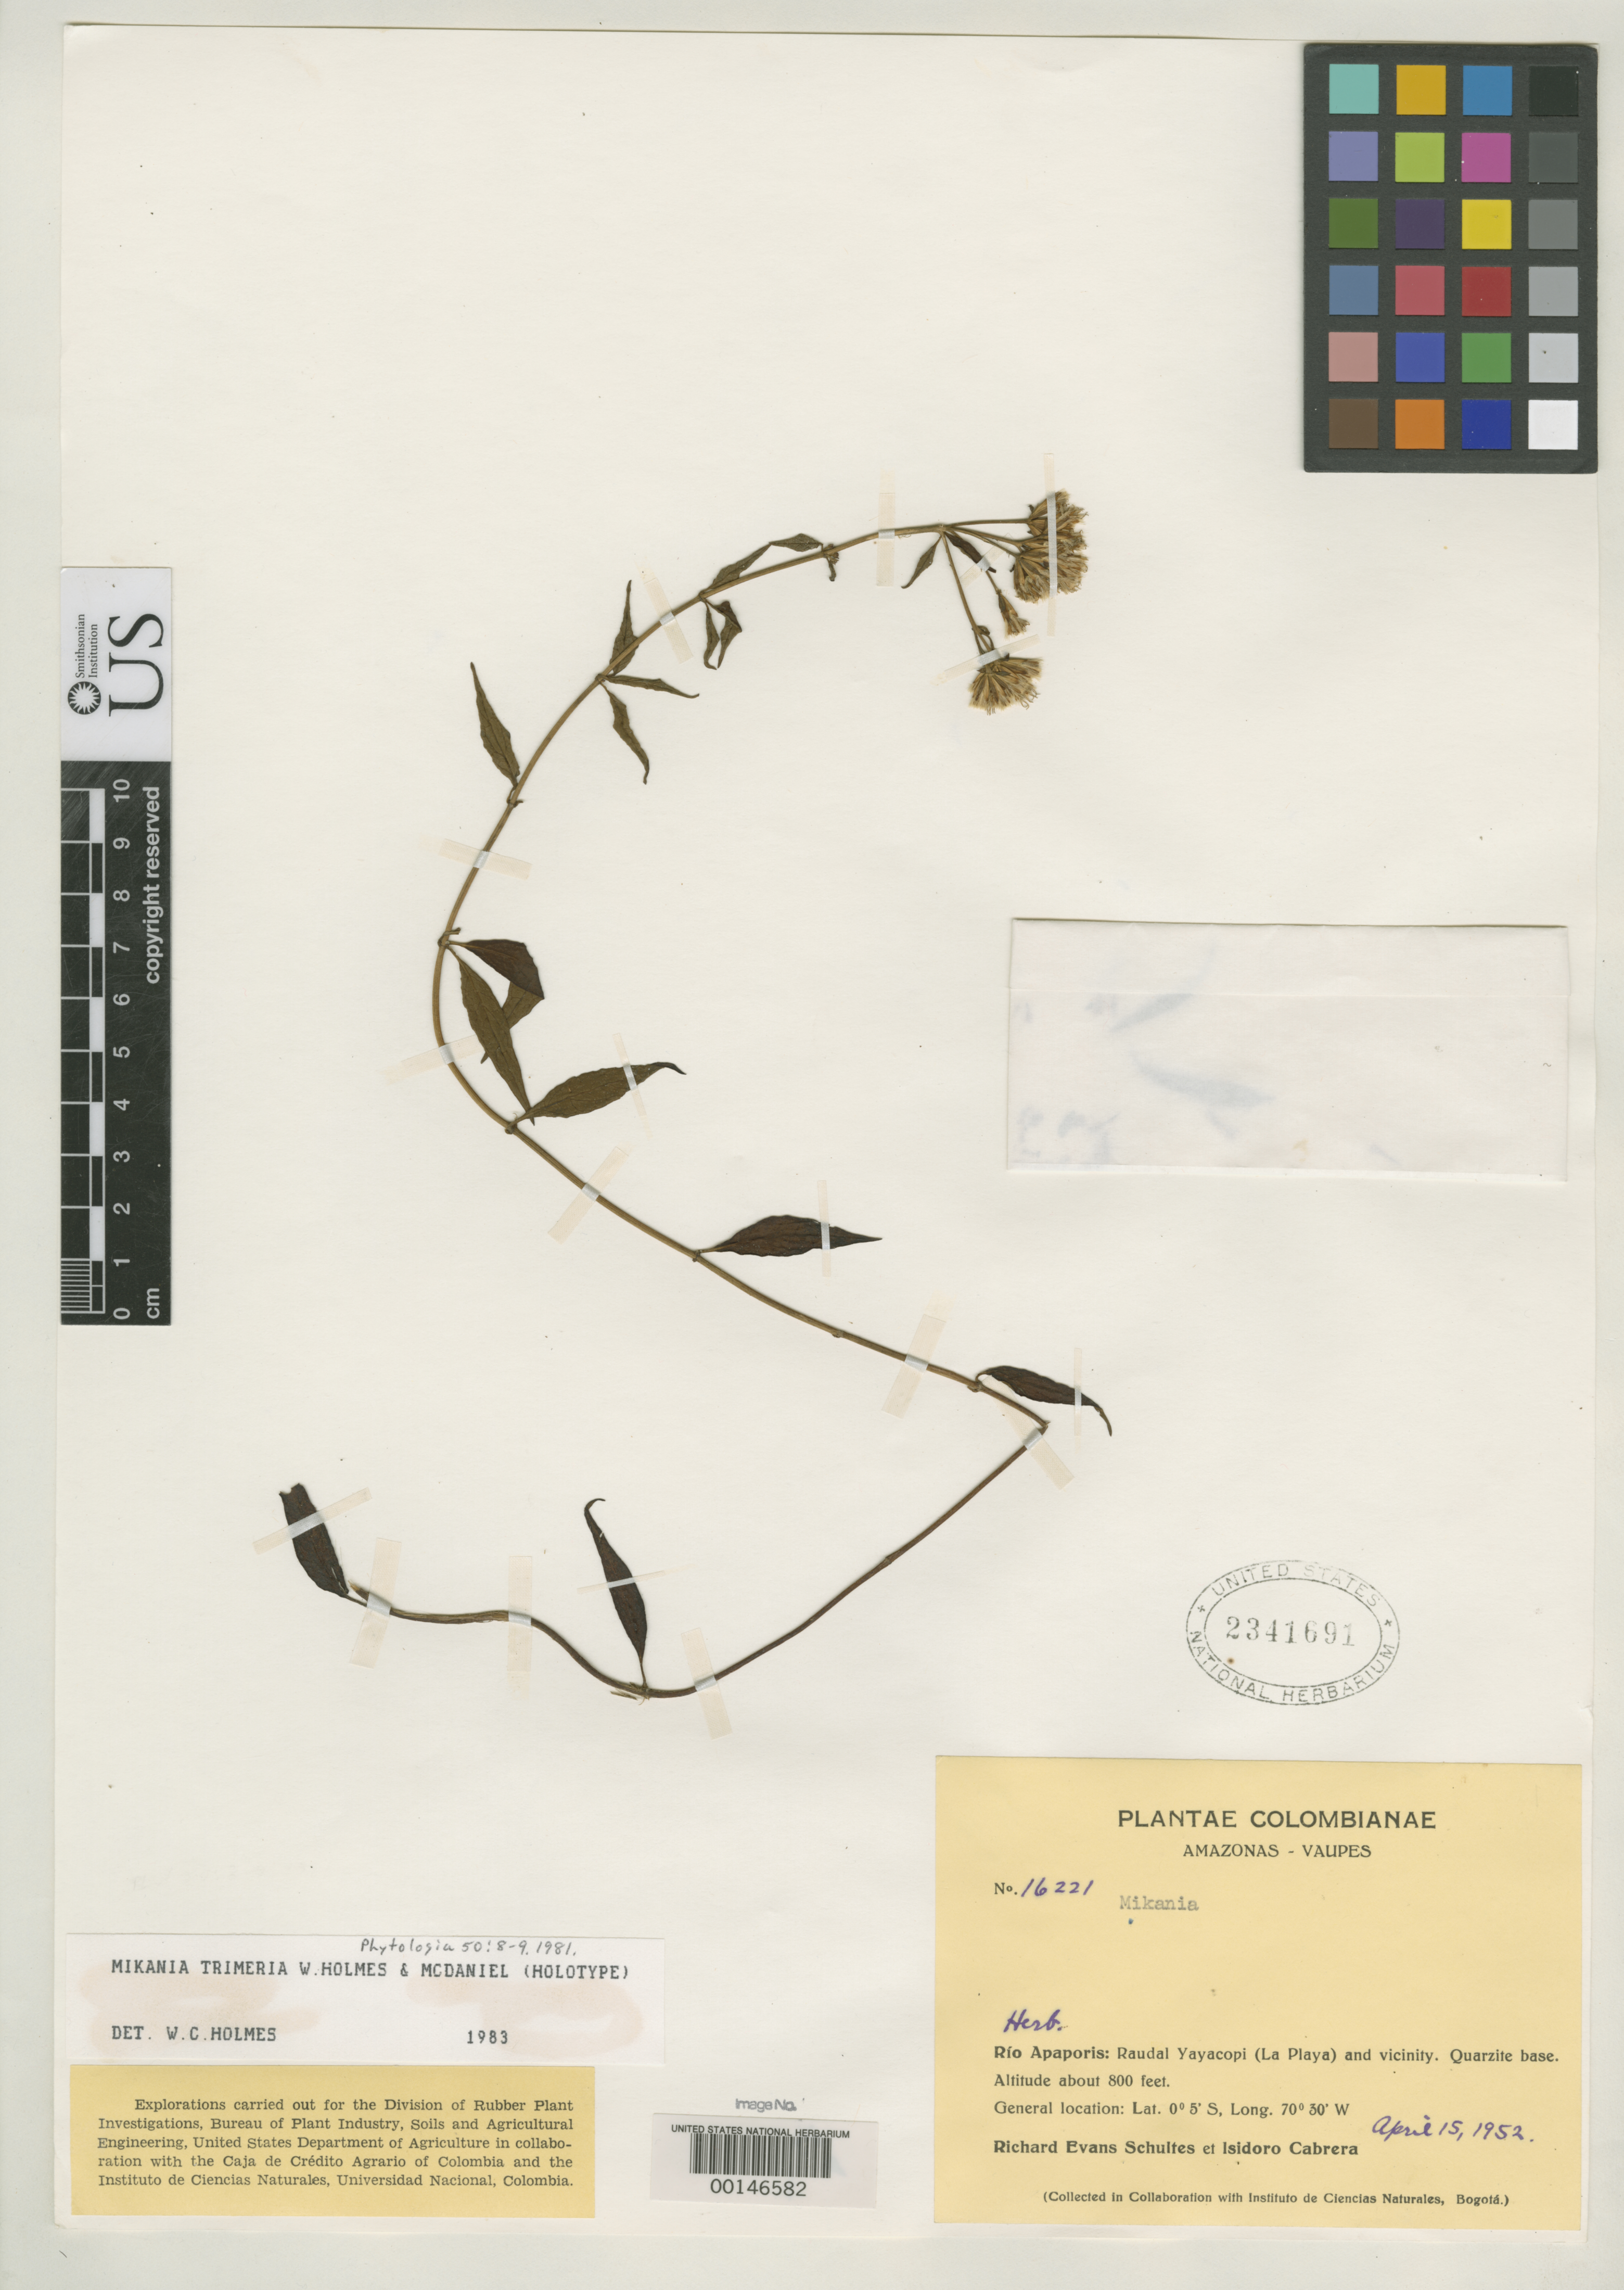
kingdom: Plantae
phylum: Tracheophyta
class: Magnoliopsida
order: Asterales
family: Asteraceae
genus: Mikania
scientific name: Mikania trimeria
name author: W.C. Holmes & McDaniel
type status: Holotype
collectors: R. E. Schultes & I. Cabrera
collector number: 16221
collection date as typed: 15 Apr 1952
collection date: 1952-04-15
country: Colombia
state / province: Vaupés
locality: Rio Apaporis, Raudal Ya Yacopi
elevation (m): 244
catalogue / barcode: US 2341691